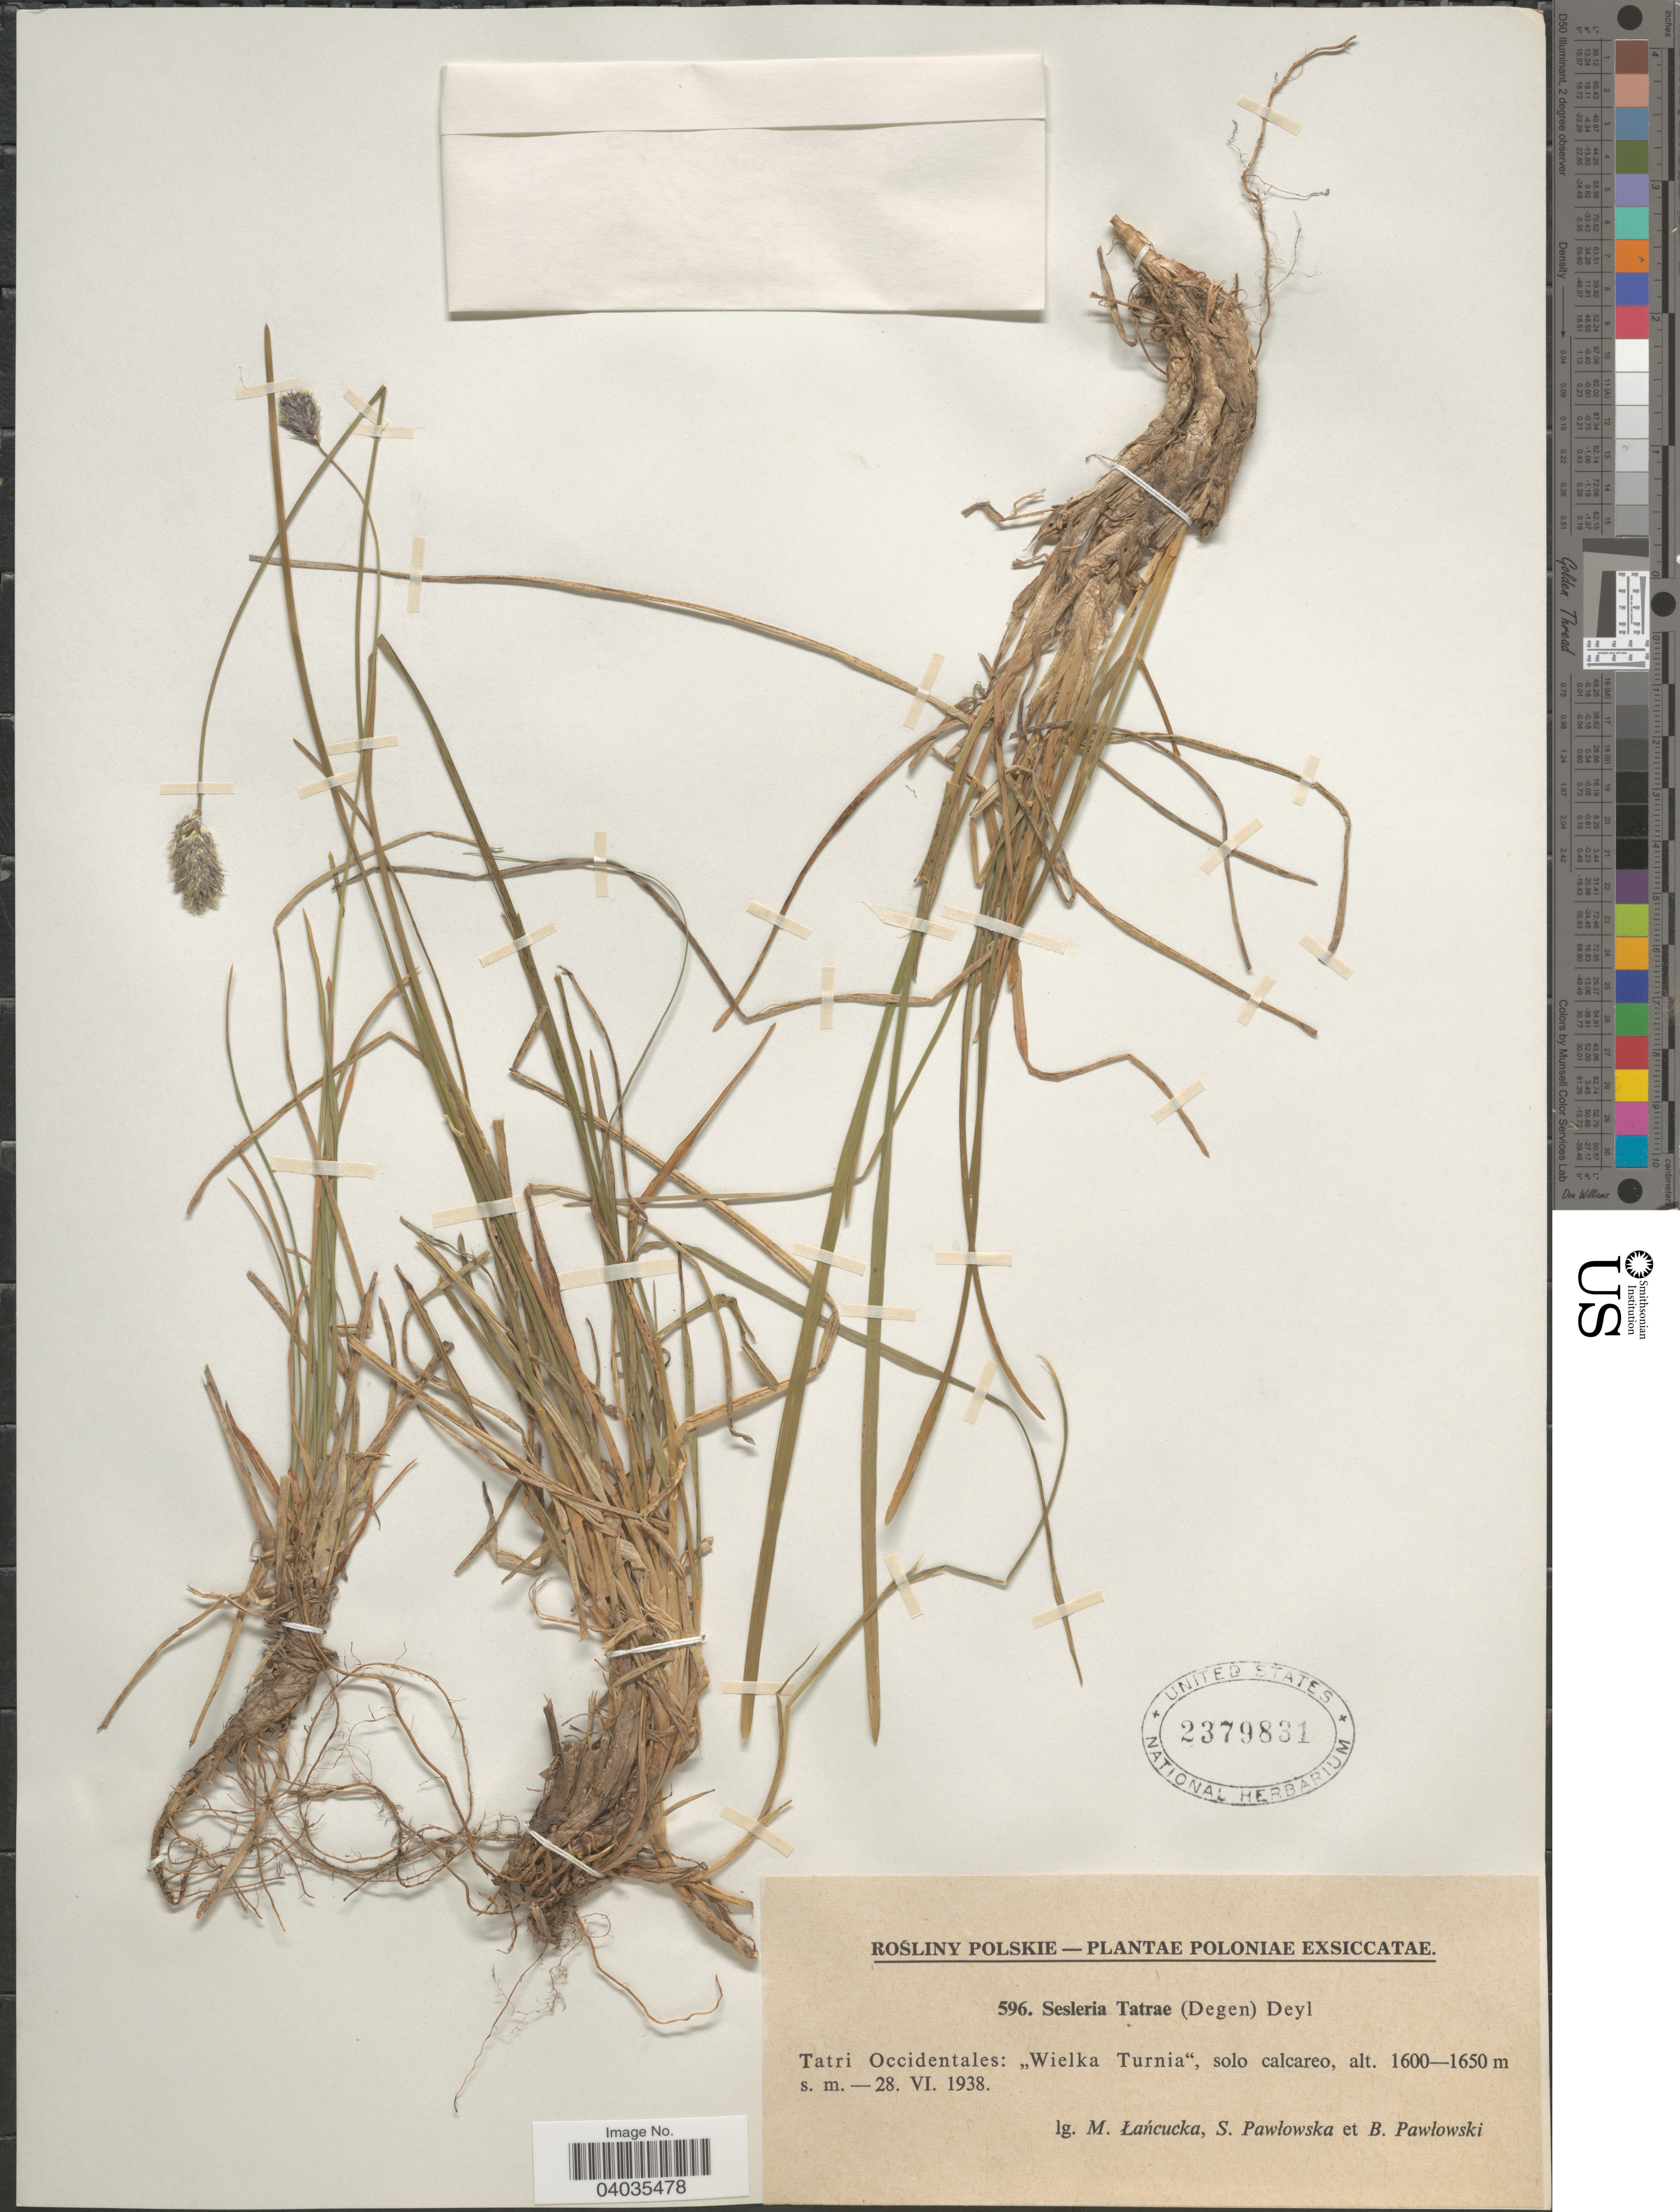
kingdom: Plantae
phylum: Tracheophyta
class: Liliopsida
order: Poales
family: Poaceae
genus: Sesleria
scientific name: Sesleria tatrae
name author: (Degen) Deyl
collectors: M. Lancucka, S. Pawlowska & B. Pawlowski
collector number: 596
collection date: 1938-06-28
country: Poland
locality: Poloniae. Tatri Occidentales: "Wielka Turnia", solo calcareo.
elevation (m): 1600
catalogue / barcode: US 2379831